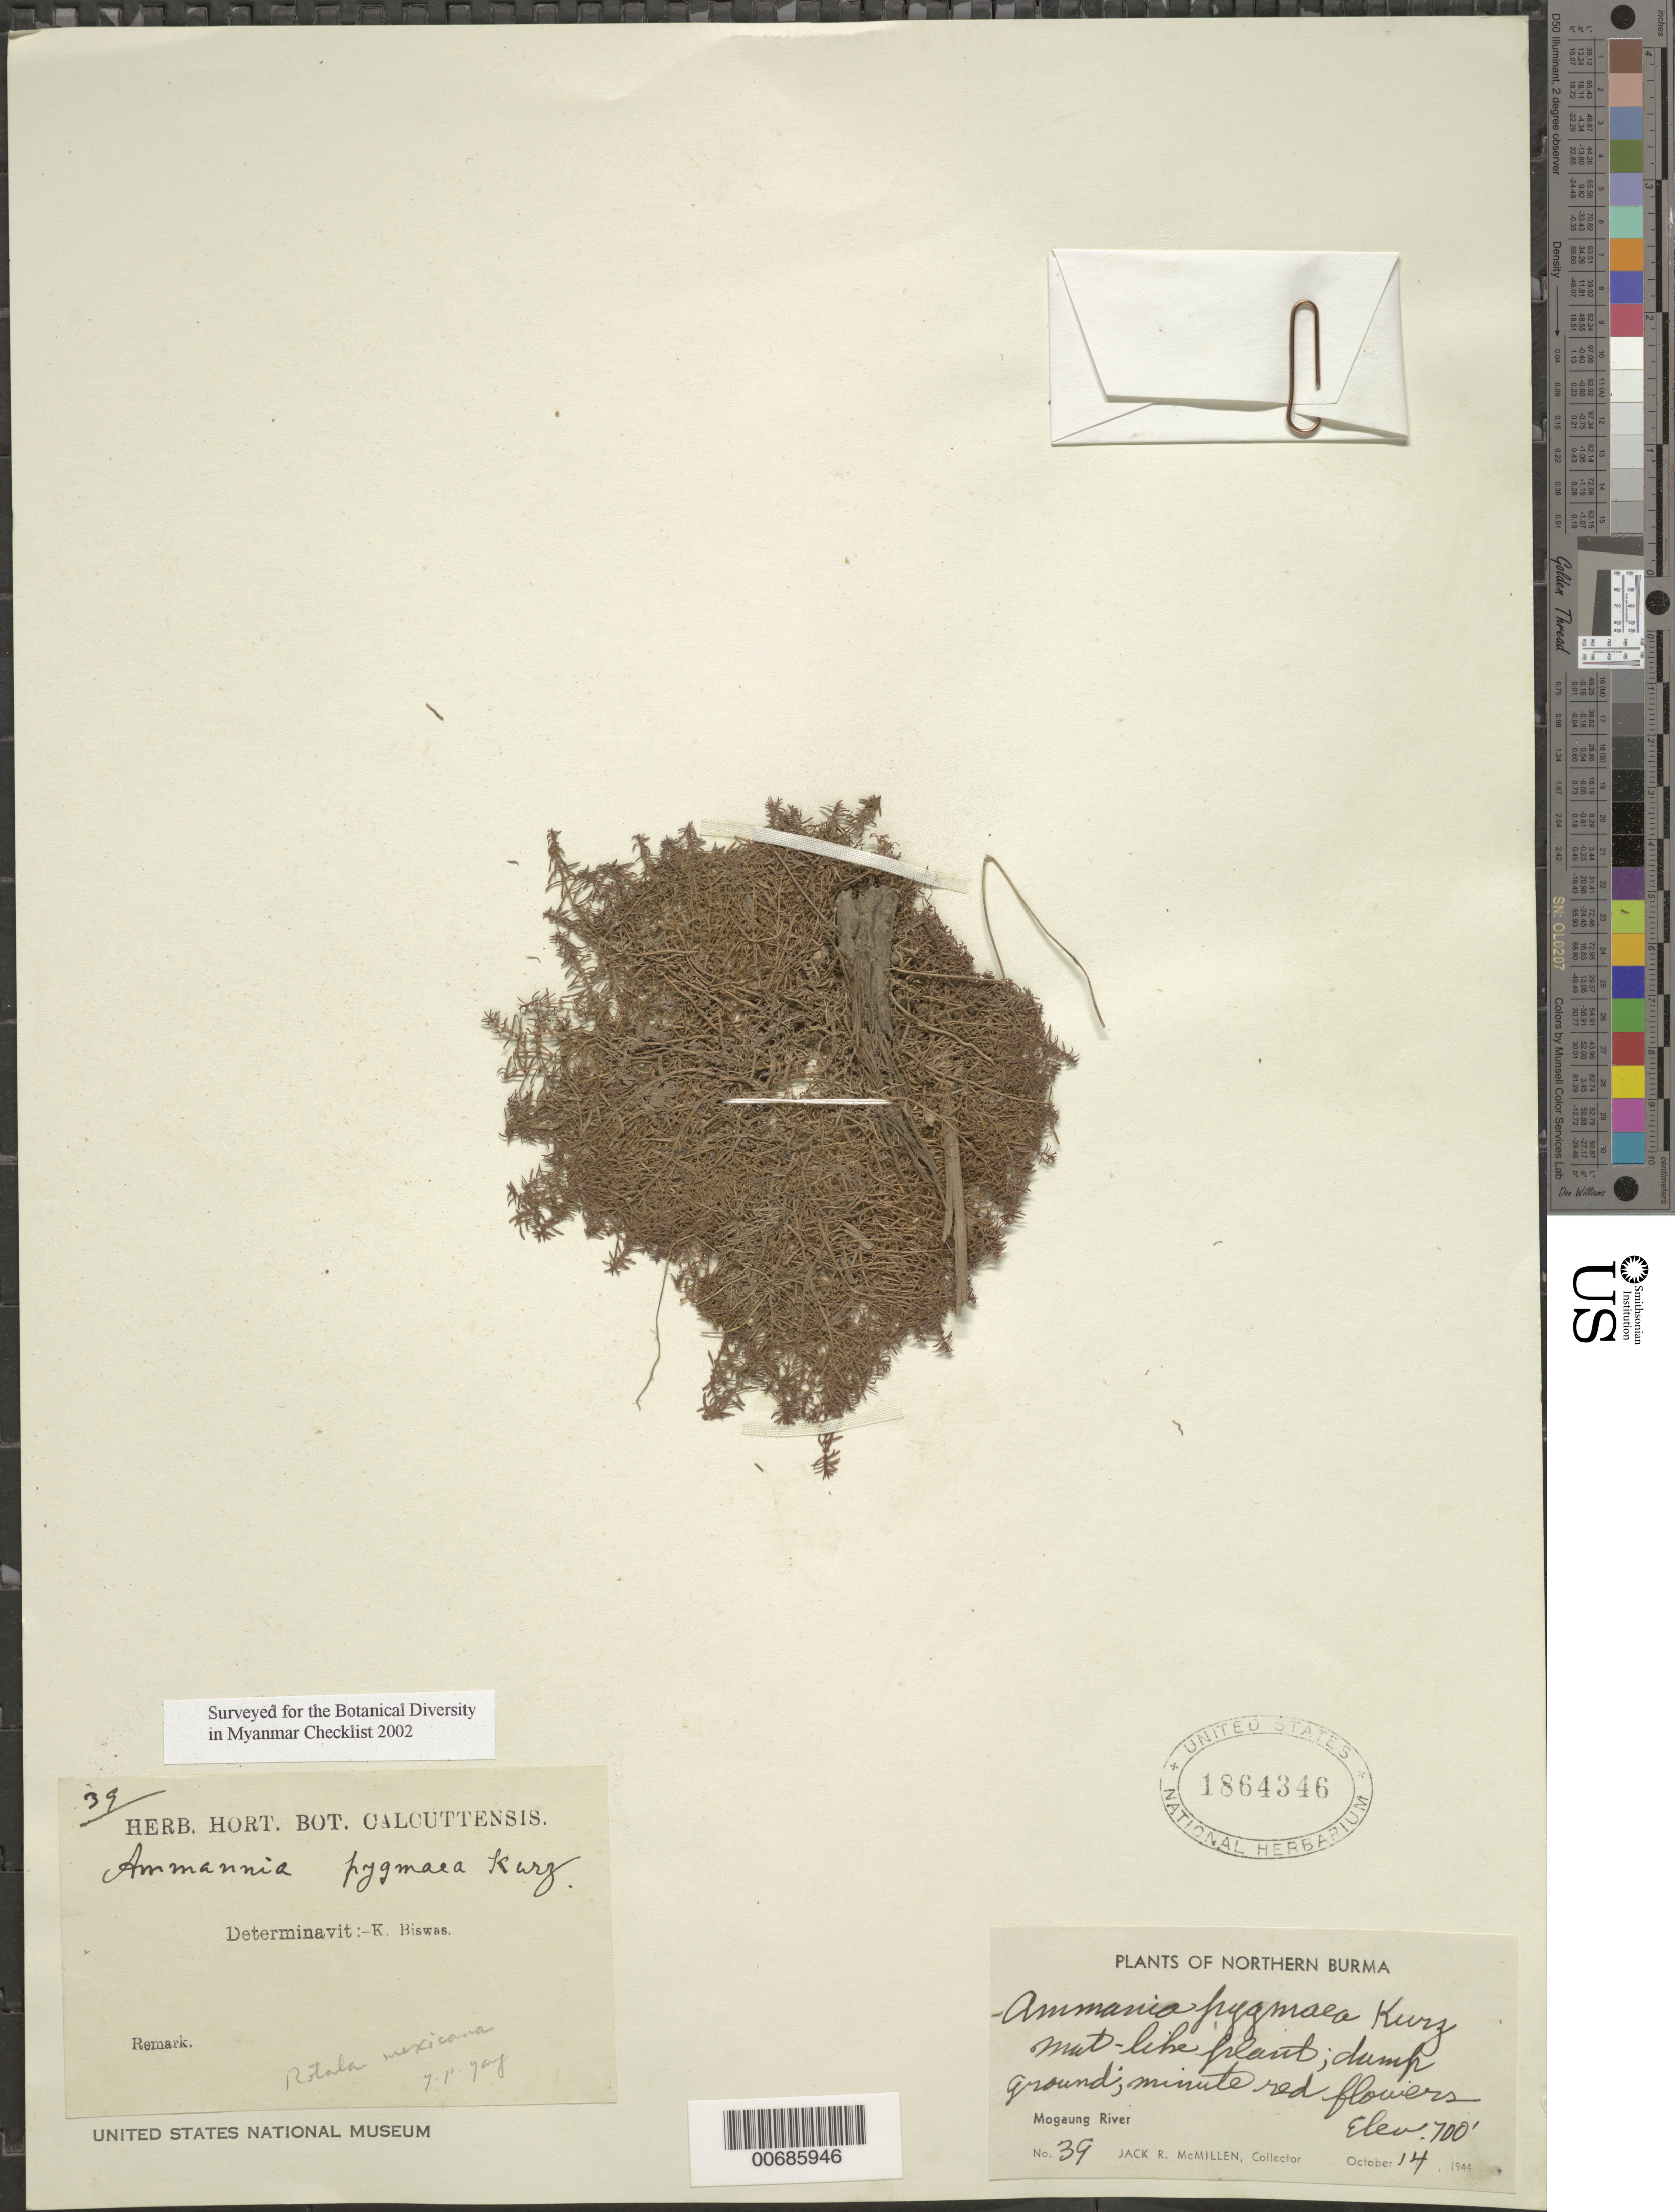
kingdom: Plantae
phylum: Tracheophyta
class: Magnoliopsida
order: Myrtales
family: Lythraceae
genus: Ammannia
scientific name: Ammannia pygmaea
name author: Kurz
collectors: J. McMillen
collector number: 39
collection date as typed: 14 Oct 1944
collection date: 1944-10-14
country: Myanmar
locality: Moguang R.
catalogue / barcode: US 1864346